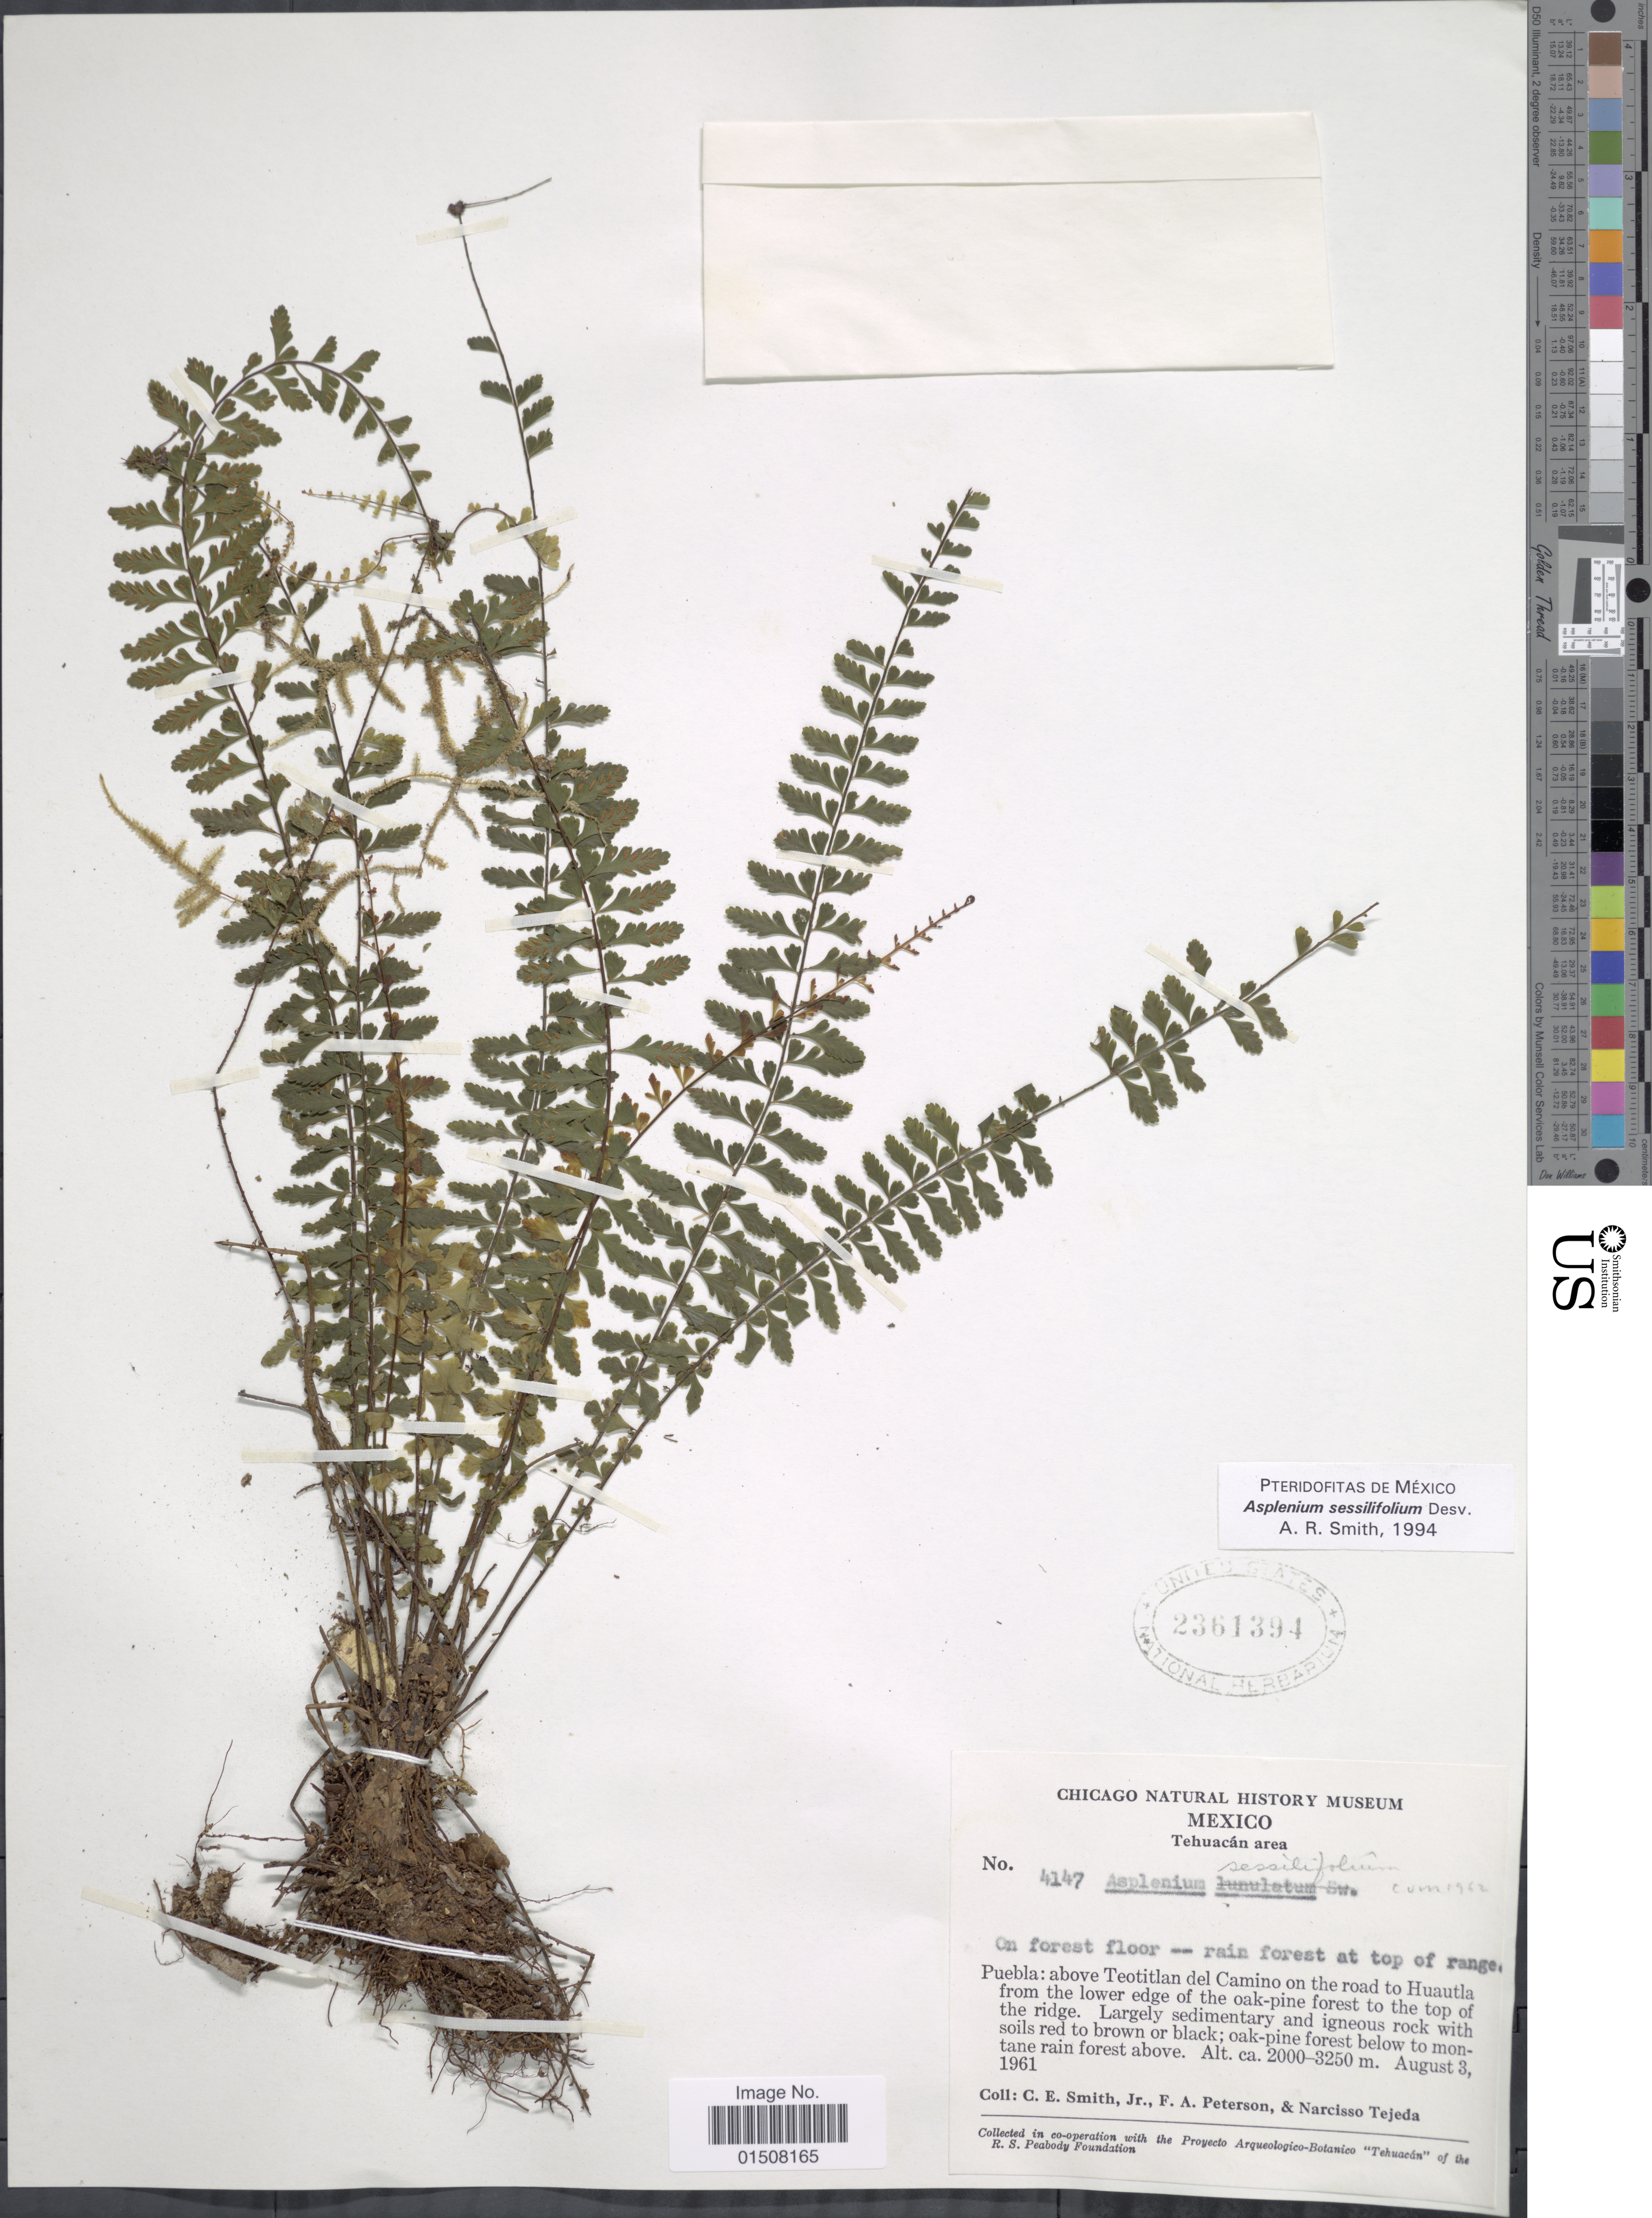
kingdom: Plantae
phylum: Tracheophyta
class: Polypodiopsida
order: Polypodiales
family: Aspleniaceae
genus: Asplenium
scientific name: Asplenium sessilifolium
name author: Desv.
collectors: C. E. Smith Jr., F. A. Peterson & N. Tejeda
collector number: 4147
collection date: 1961-08-03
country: Mexico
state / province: Puebla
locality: Tehuacán area, above Teotitlan del Camino on the road to Huautla from the lower edge to the oak-pine forest to the top of the ridge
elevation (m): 2000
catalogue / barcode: US 2361394